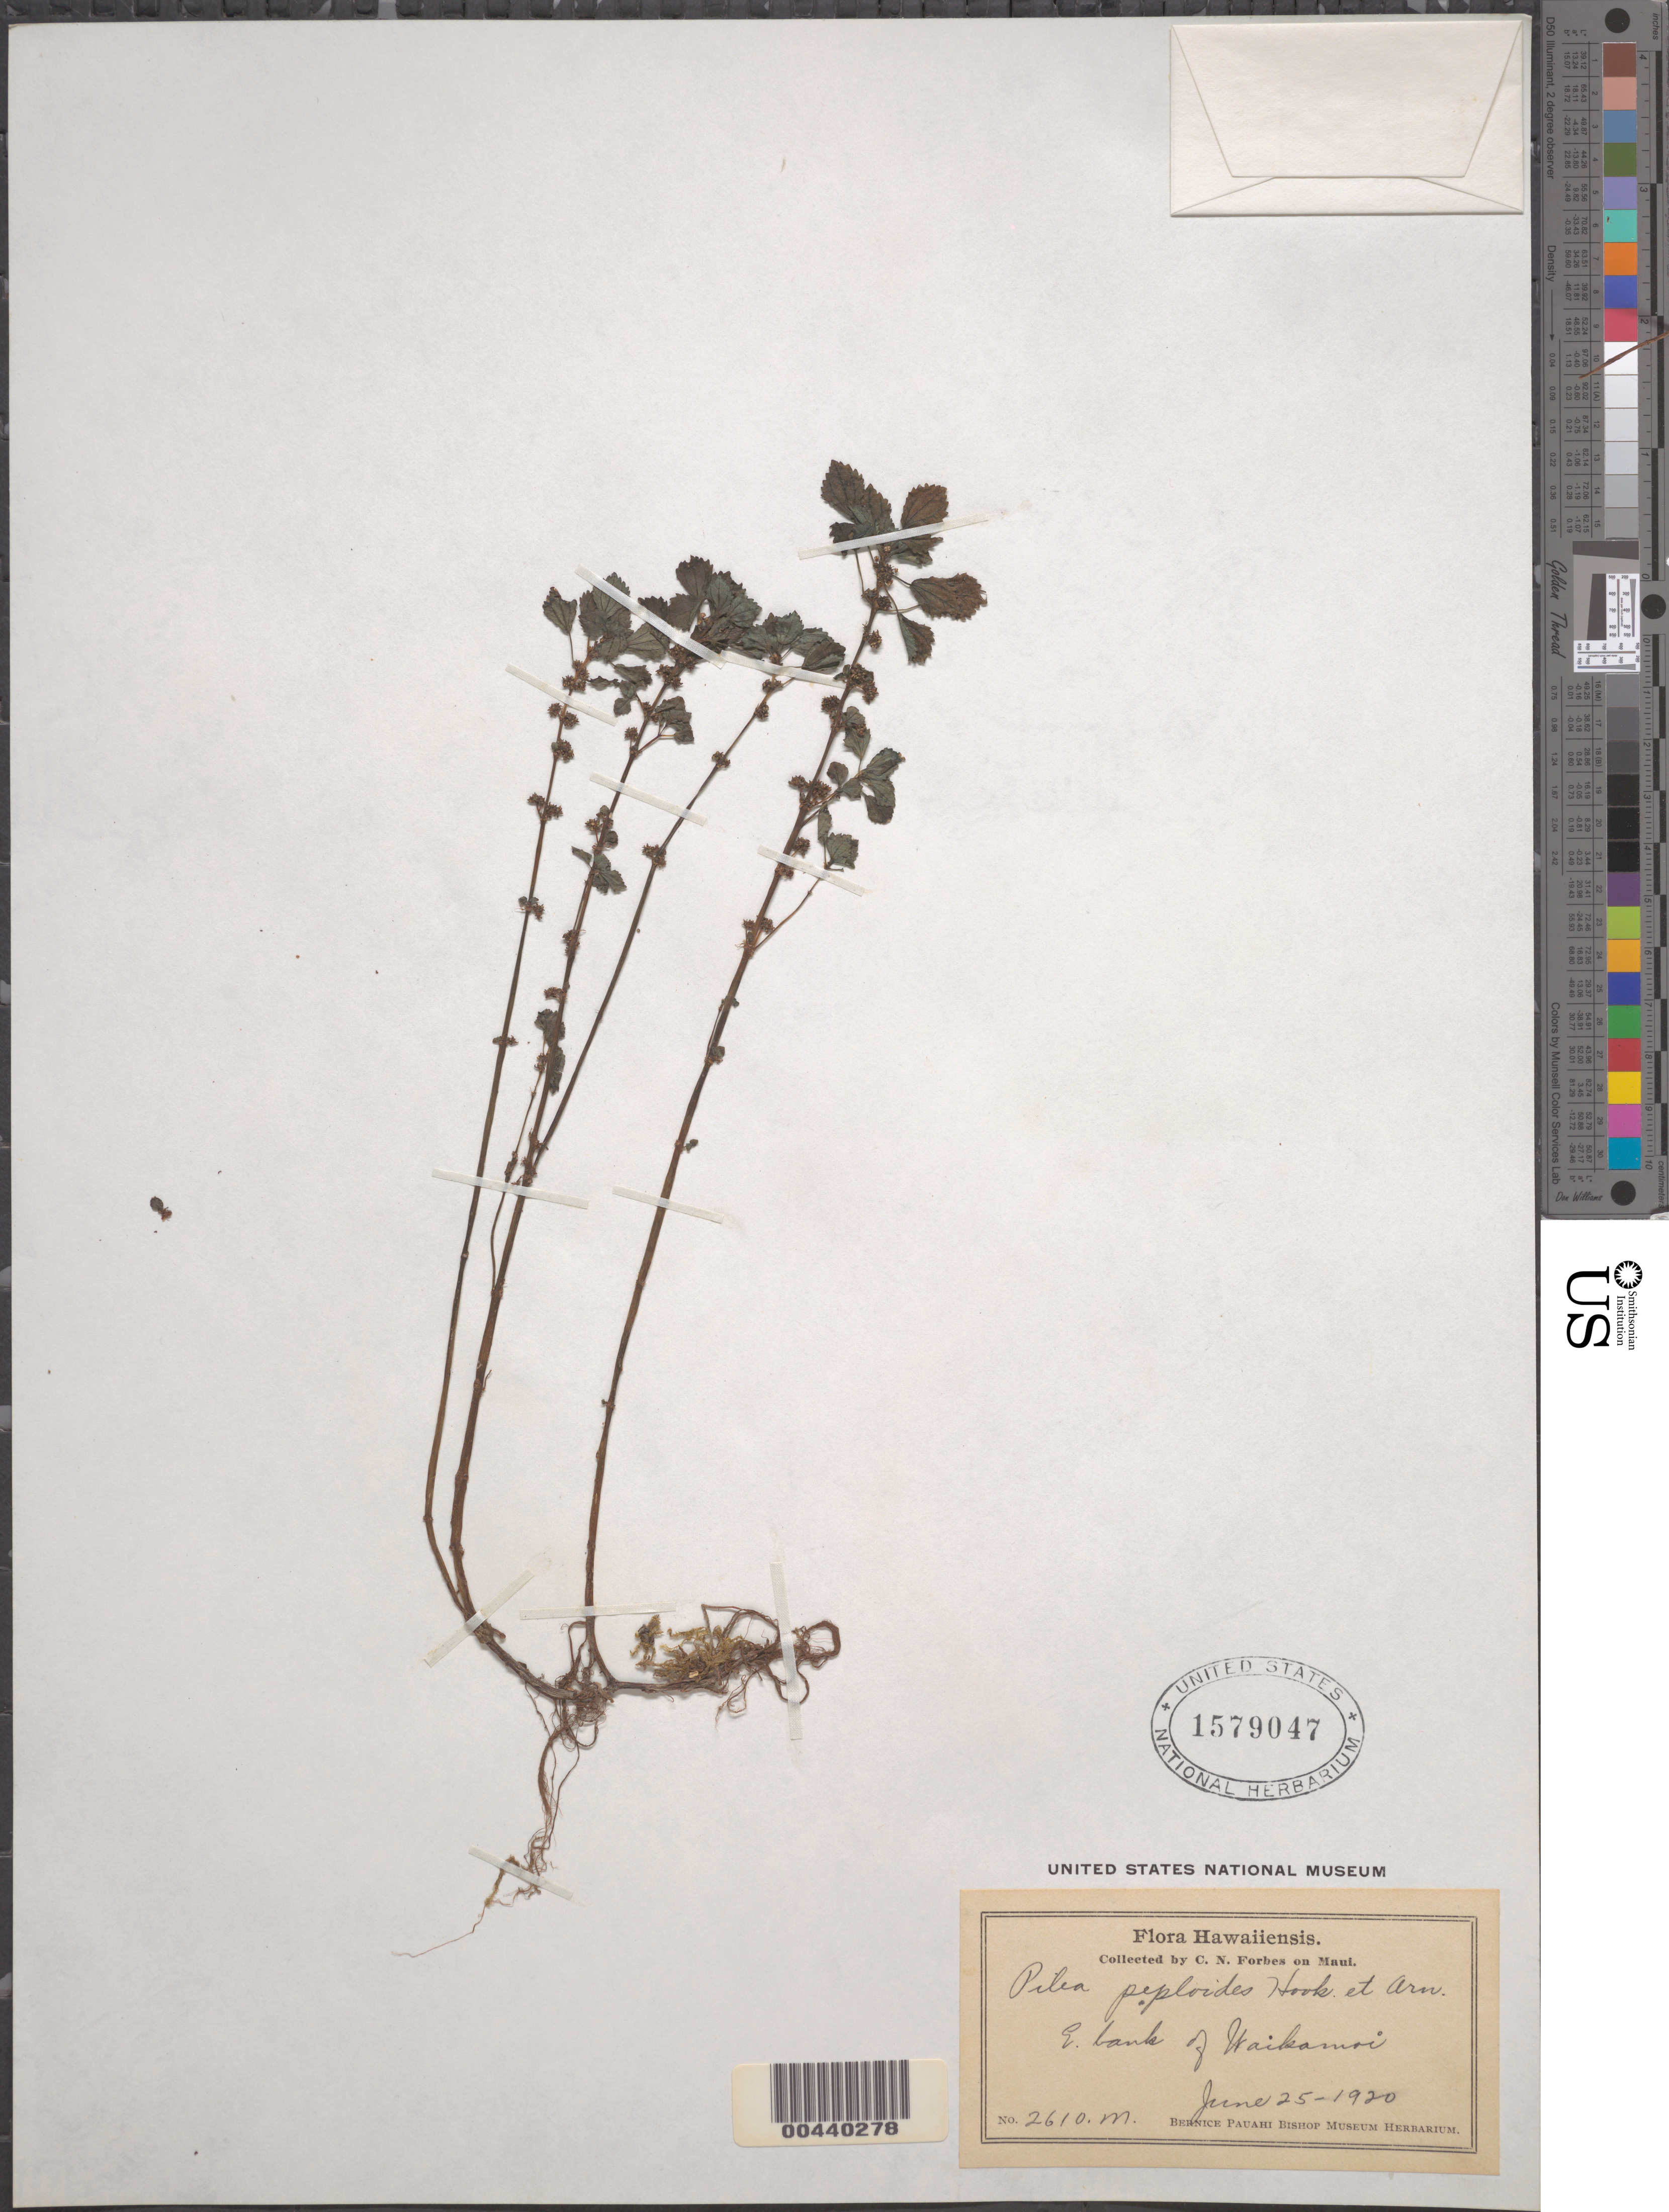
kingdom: Plantae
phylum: Tracheophyta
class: Magnoliopsida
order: Rosales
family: Urticaceae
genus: Pilea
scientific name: Pilea peploides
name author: (Gaudich.) Hook. & Arn.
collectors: C. N. Forbes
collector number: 2610.M.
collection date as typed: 25 Jun 1920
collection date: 1920-06-25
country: United States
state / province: Hawaii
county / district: Maui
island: Maui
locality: E bank of Waikamoi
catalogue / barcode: US 1579047